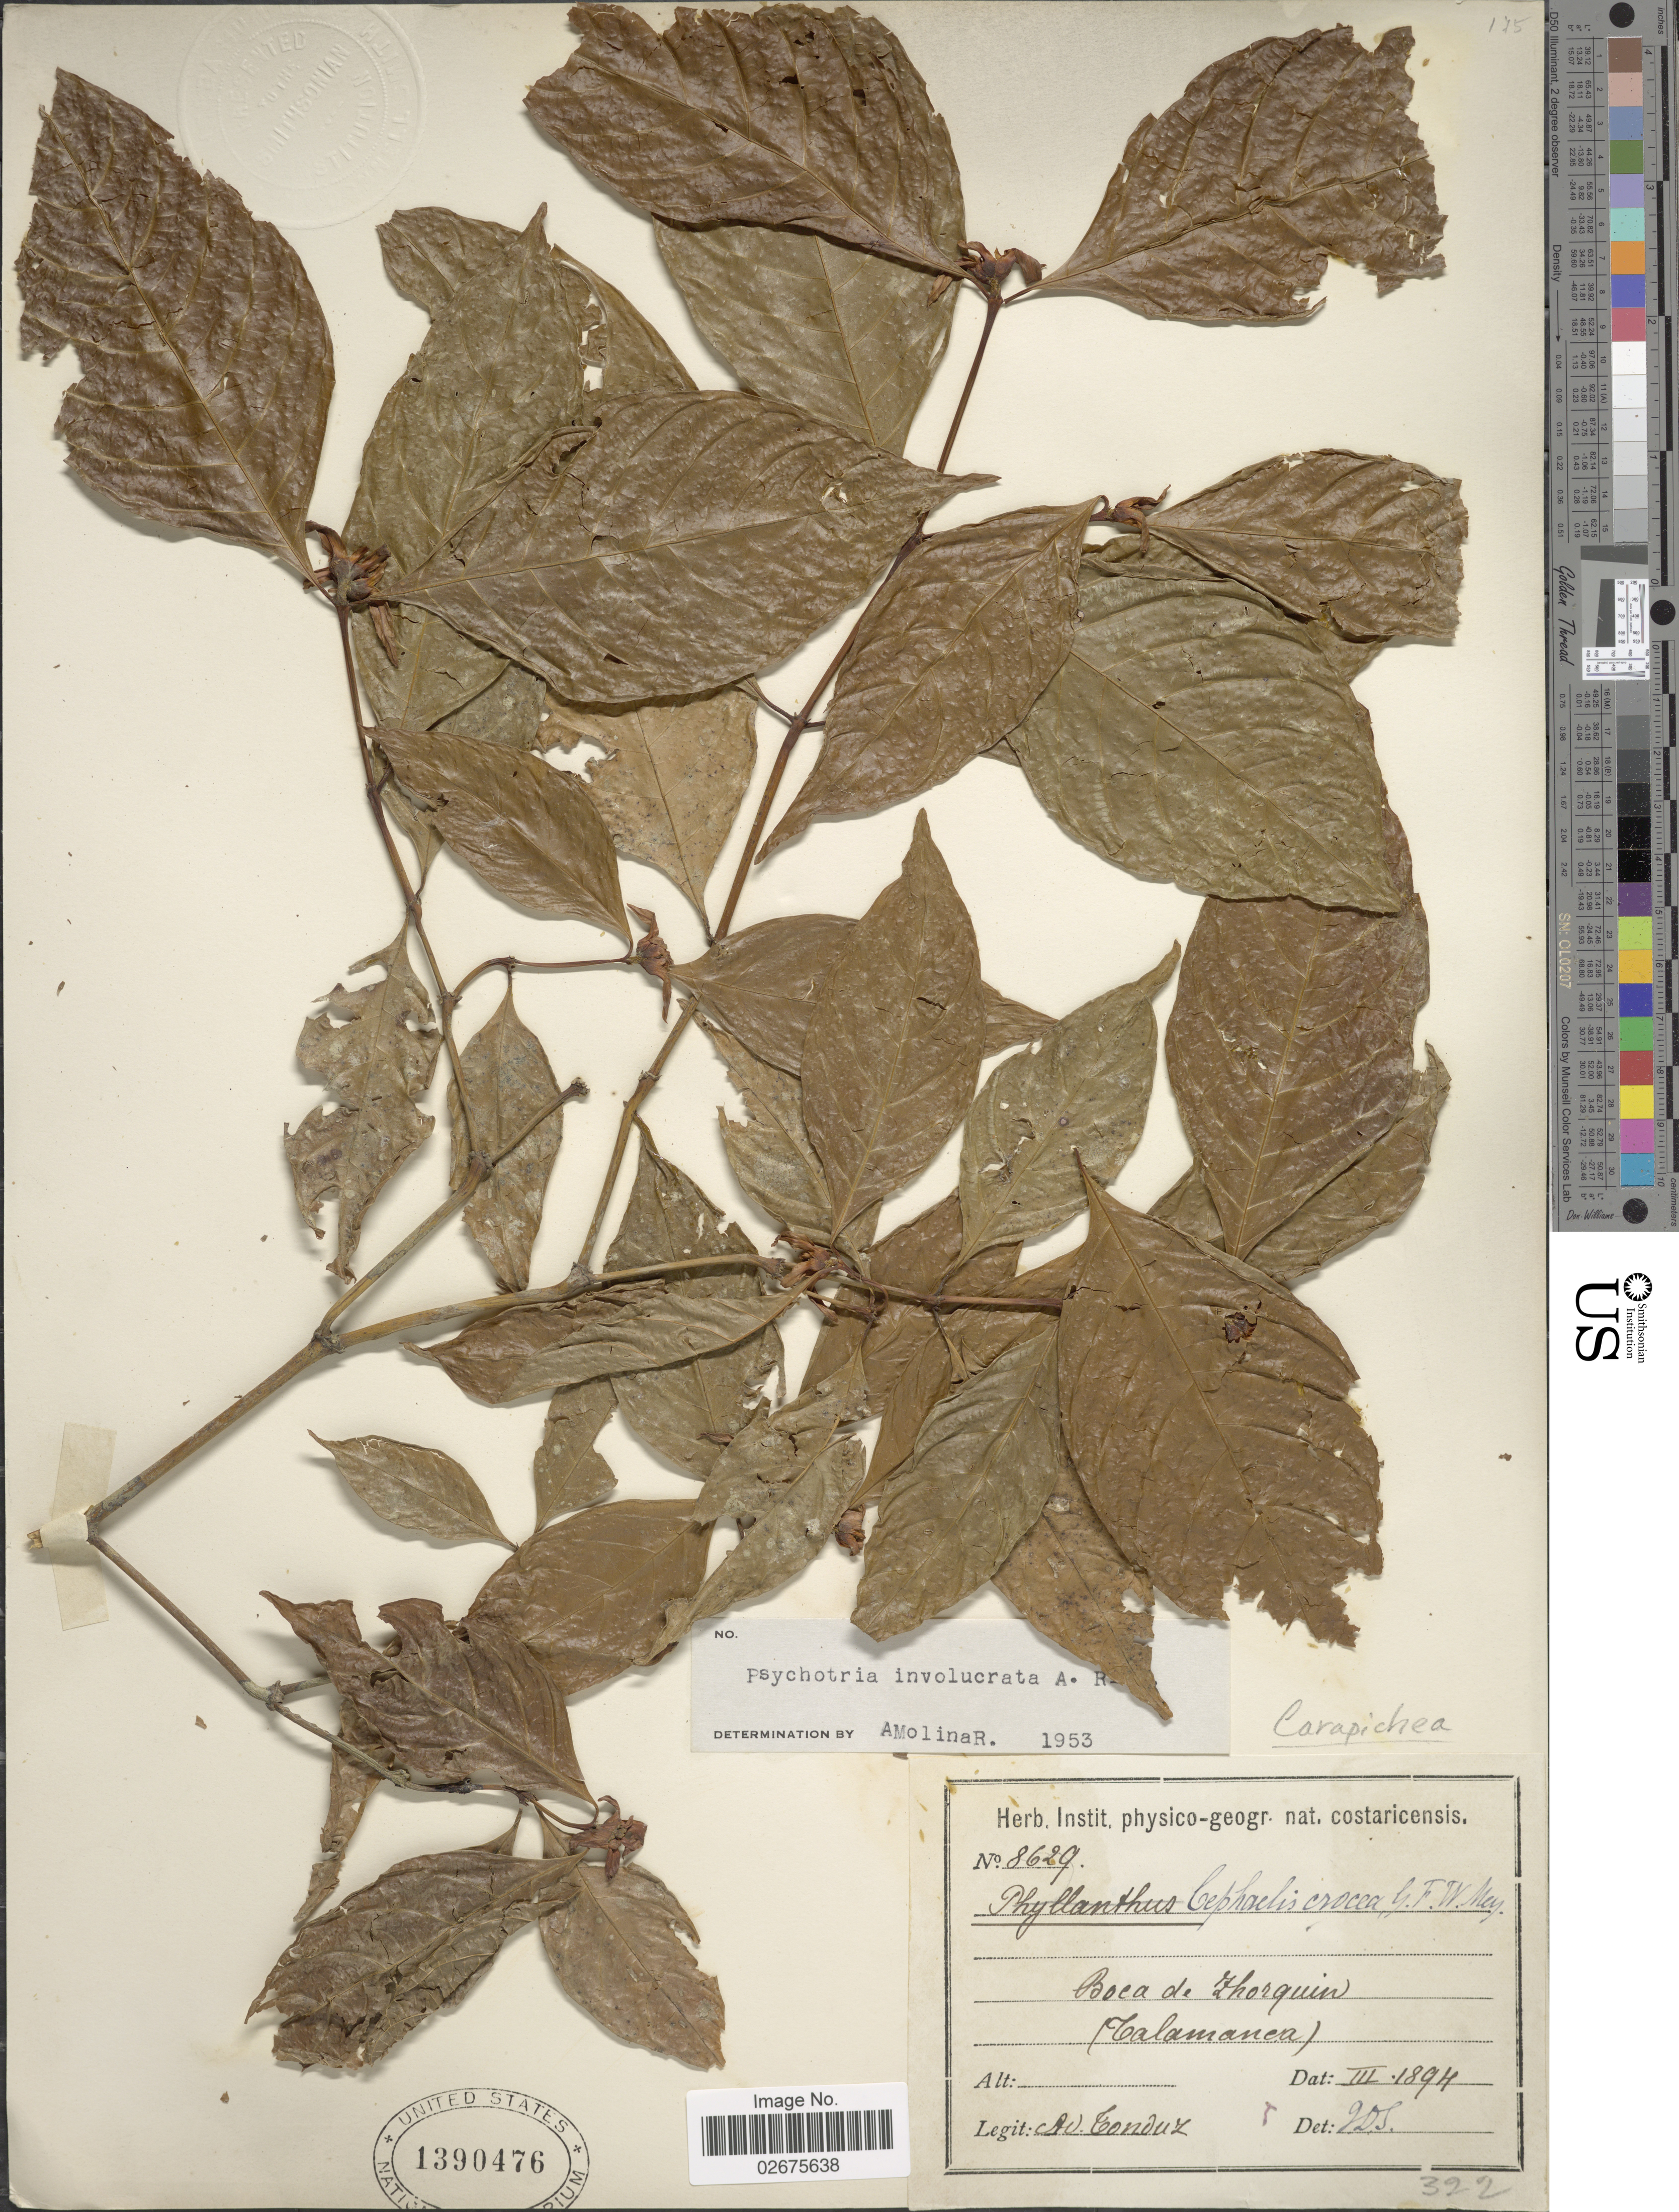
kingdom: Plantae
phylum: Tracheophyta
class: Magnoliopsida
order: Gentianales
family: Rubiaceae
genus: Carapichea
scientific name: Carapichea sp.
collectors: A. Tonduz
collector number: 8629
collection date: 1894-03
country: Costa Rica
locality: Boca de Zhorquin, (Talamanca)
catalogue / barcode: US 1390476